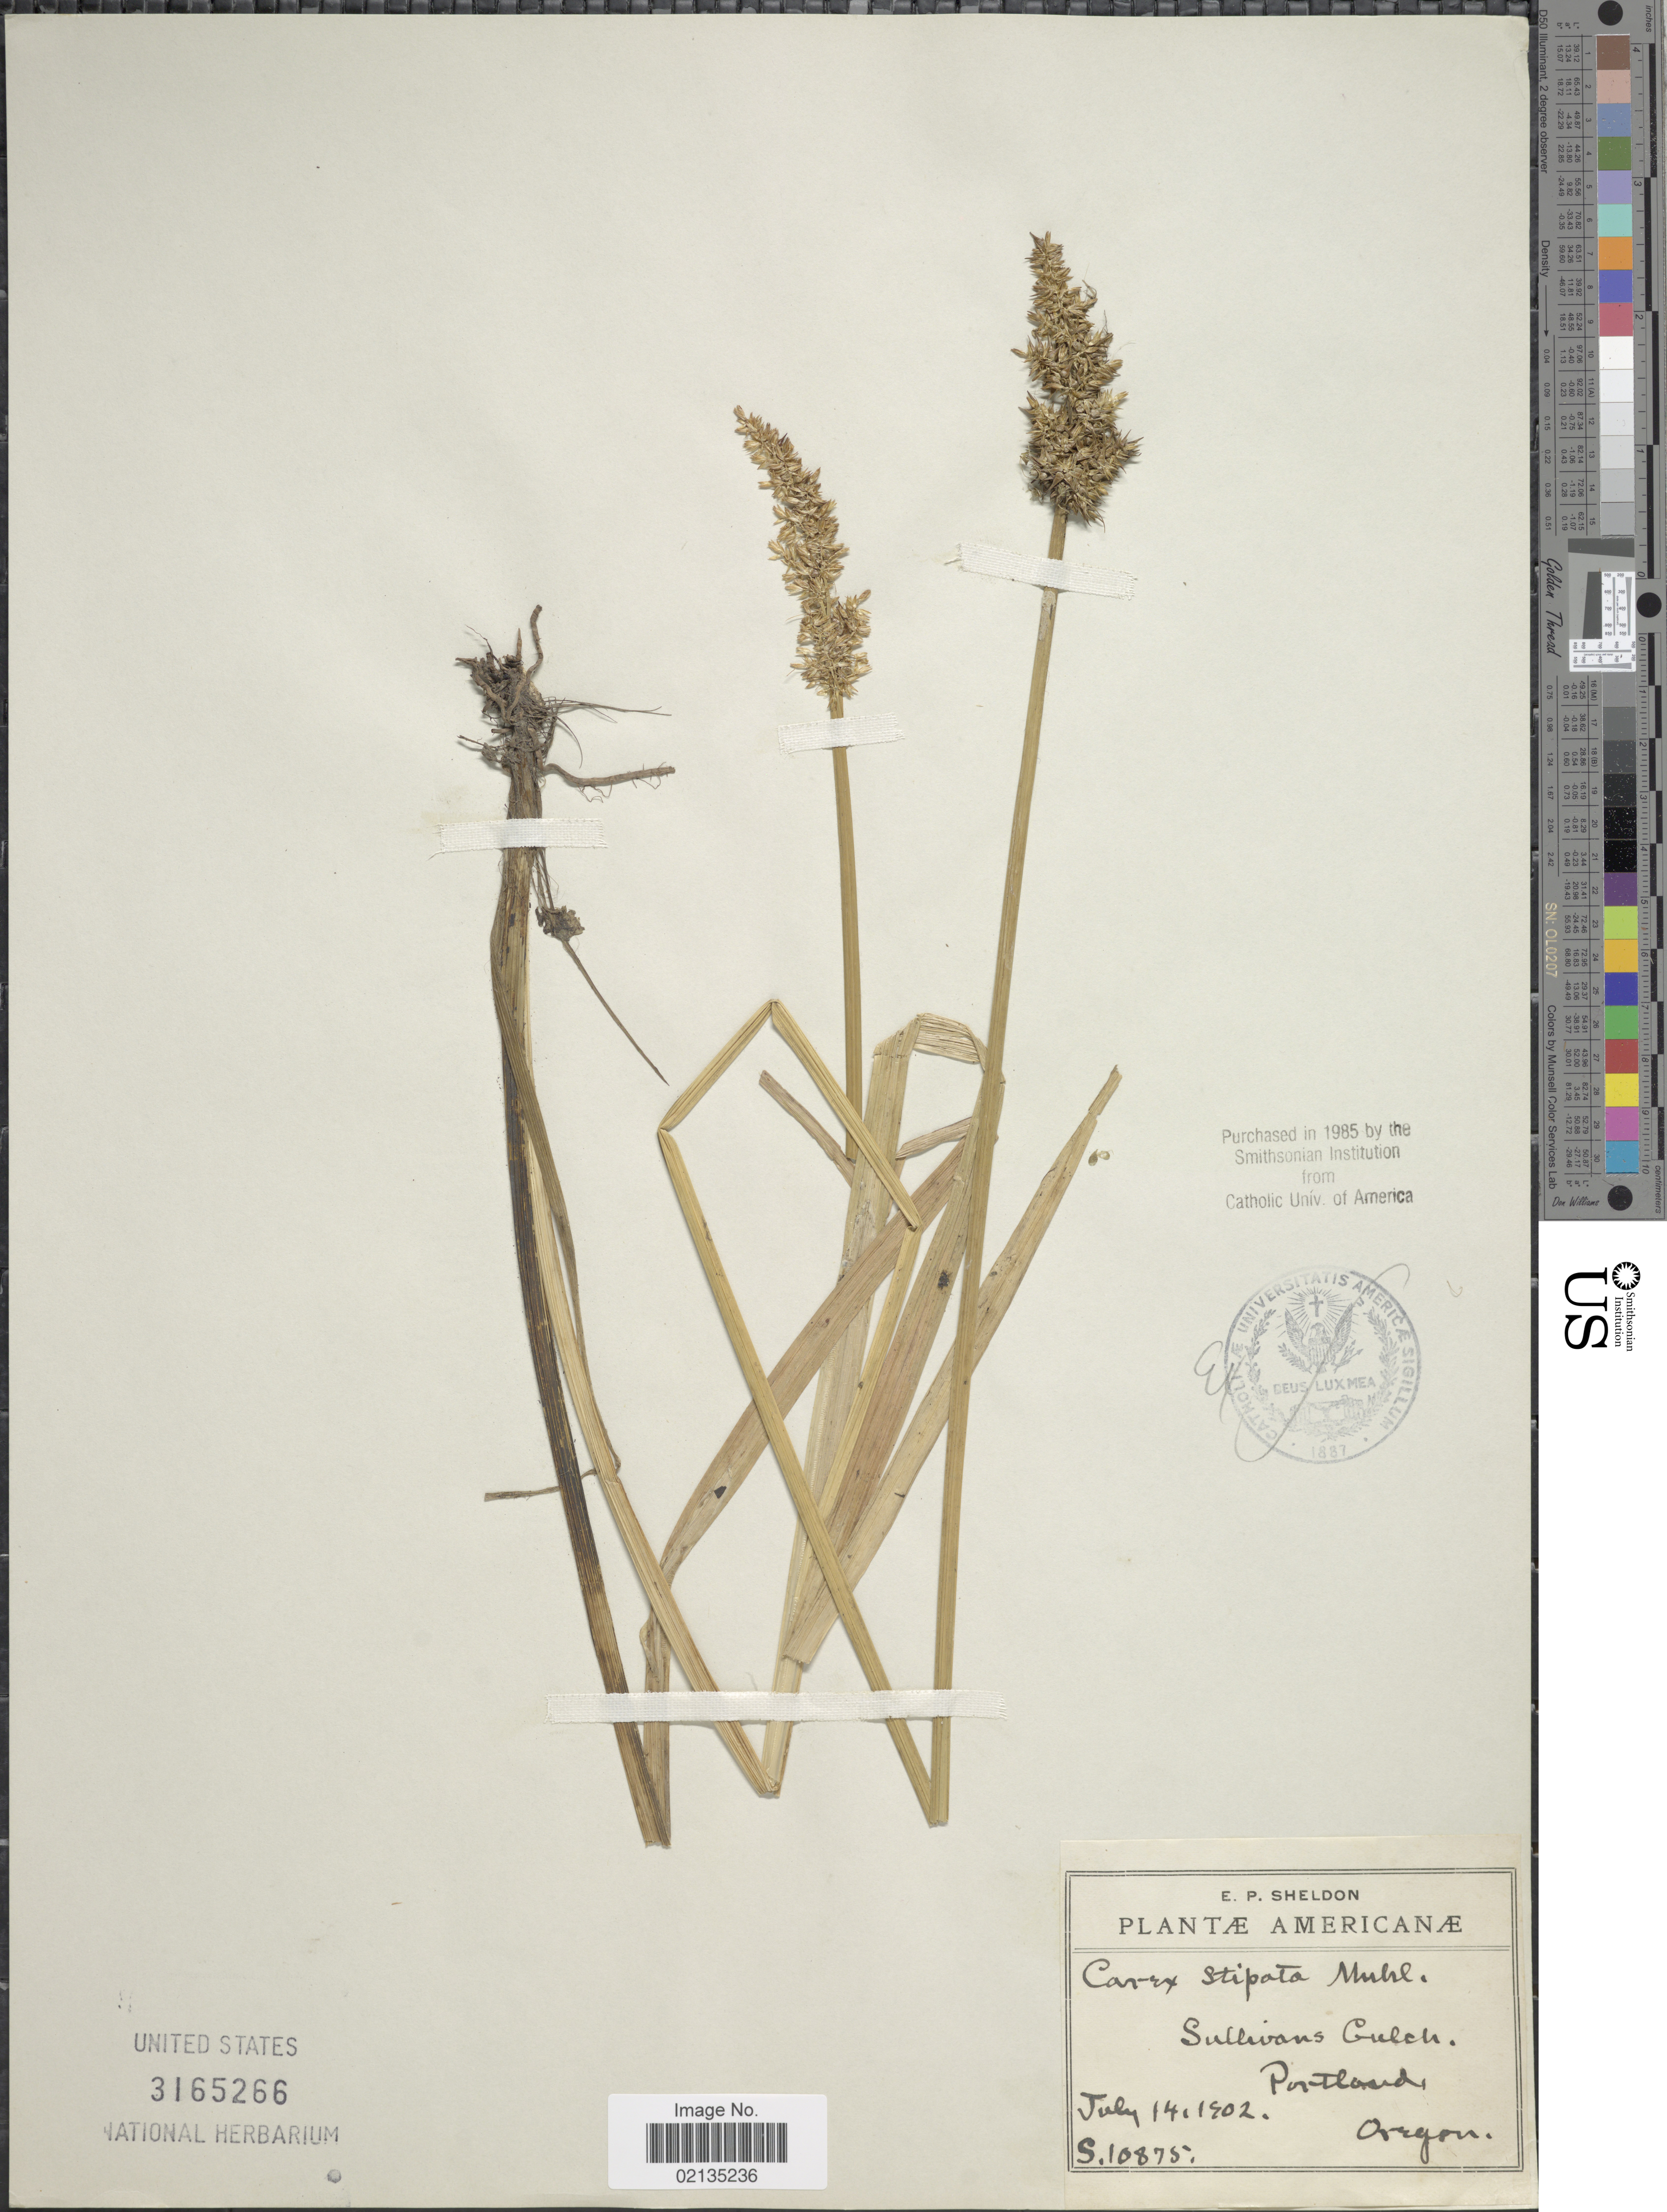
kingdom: Plantae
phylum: Tracheophyta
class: Liliopsida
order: Poales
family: Cyperaceae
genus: Carex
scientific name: Carex stipata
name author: Muhl. ex Willd.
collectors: E. P. Sheldon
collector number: S10875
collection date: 1902-07-14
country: United States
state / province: Oregon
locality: Sullivan's Gulch, Portland.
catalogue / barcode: US 3165266